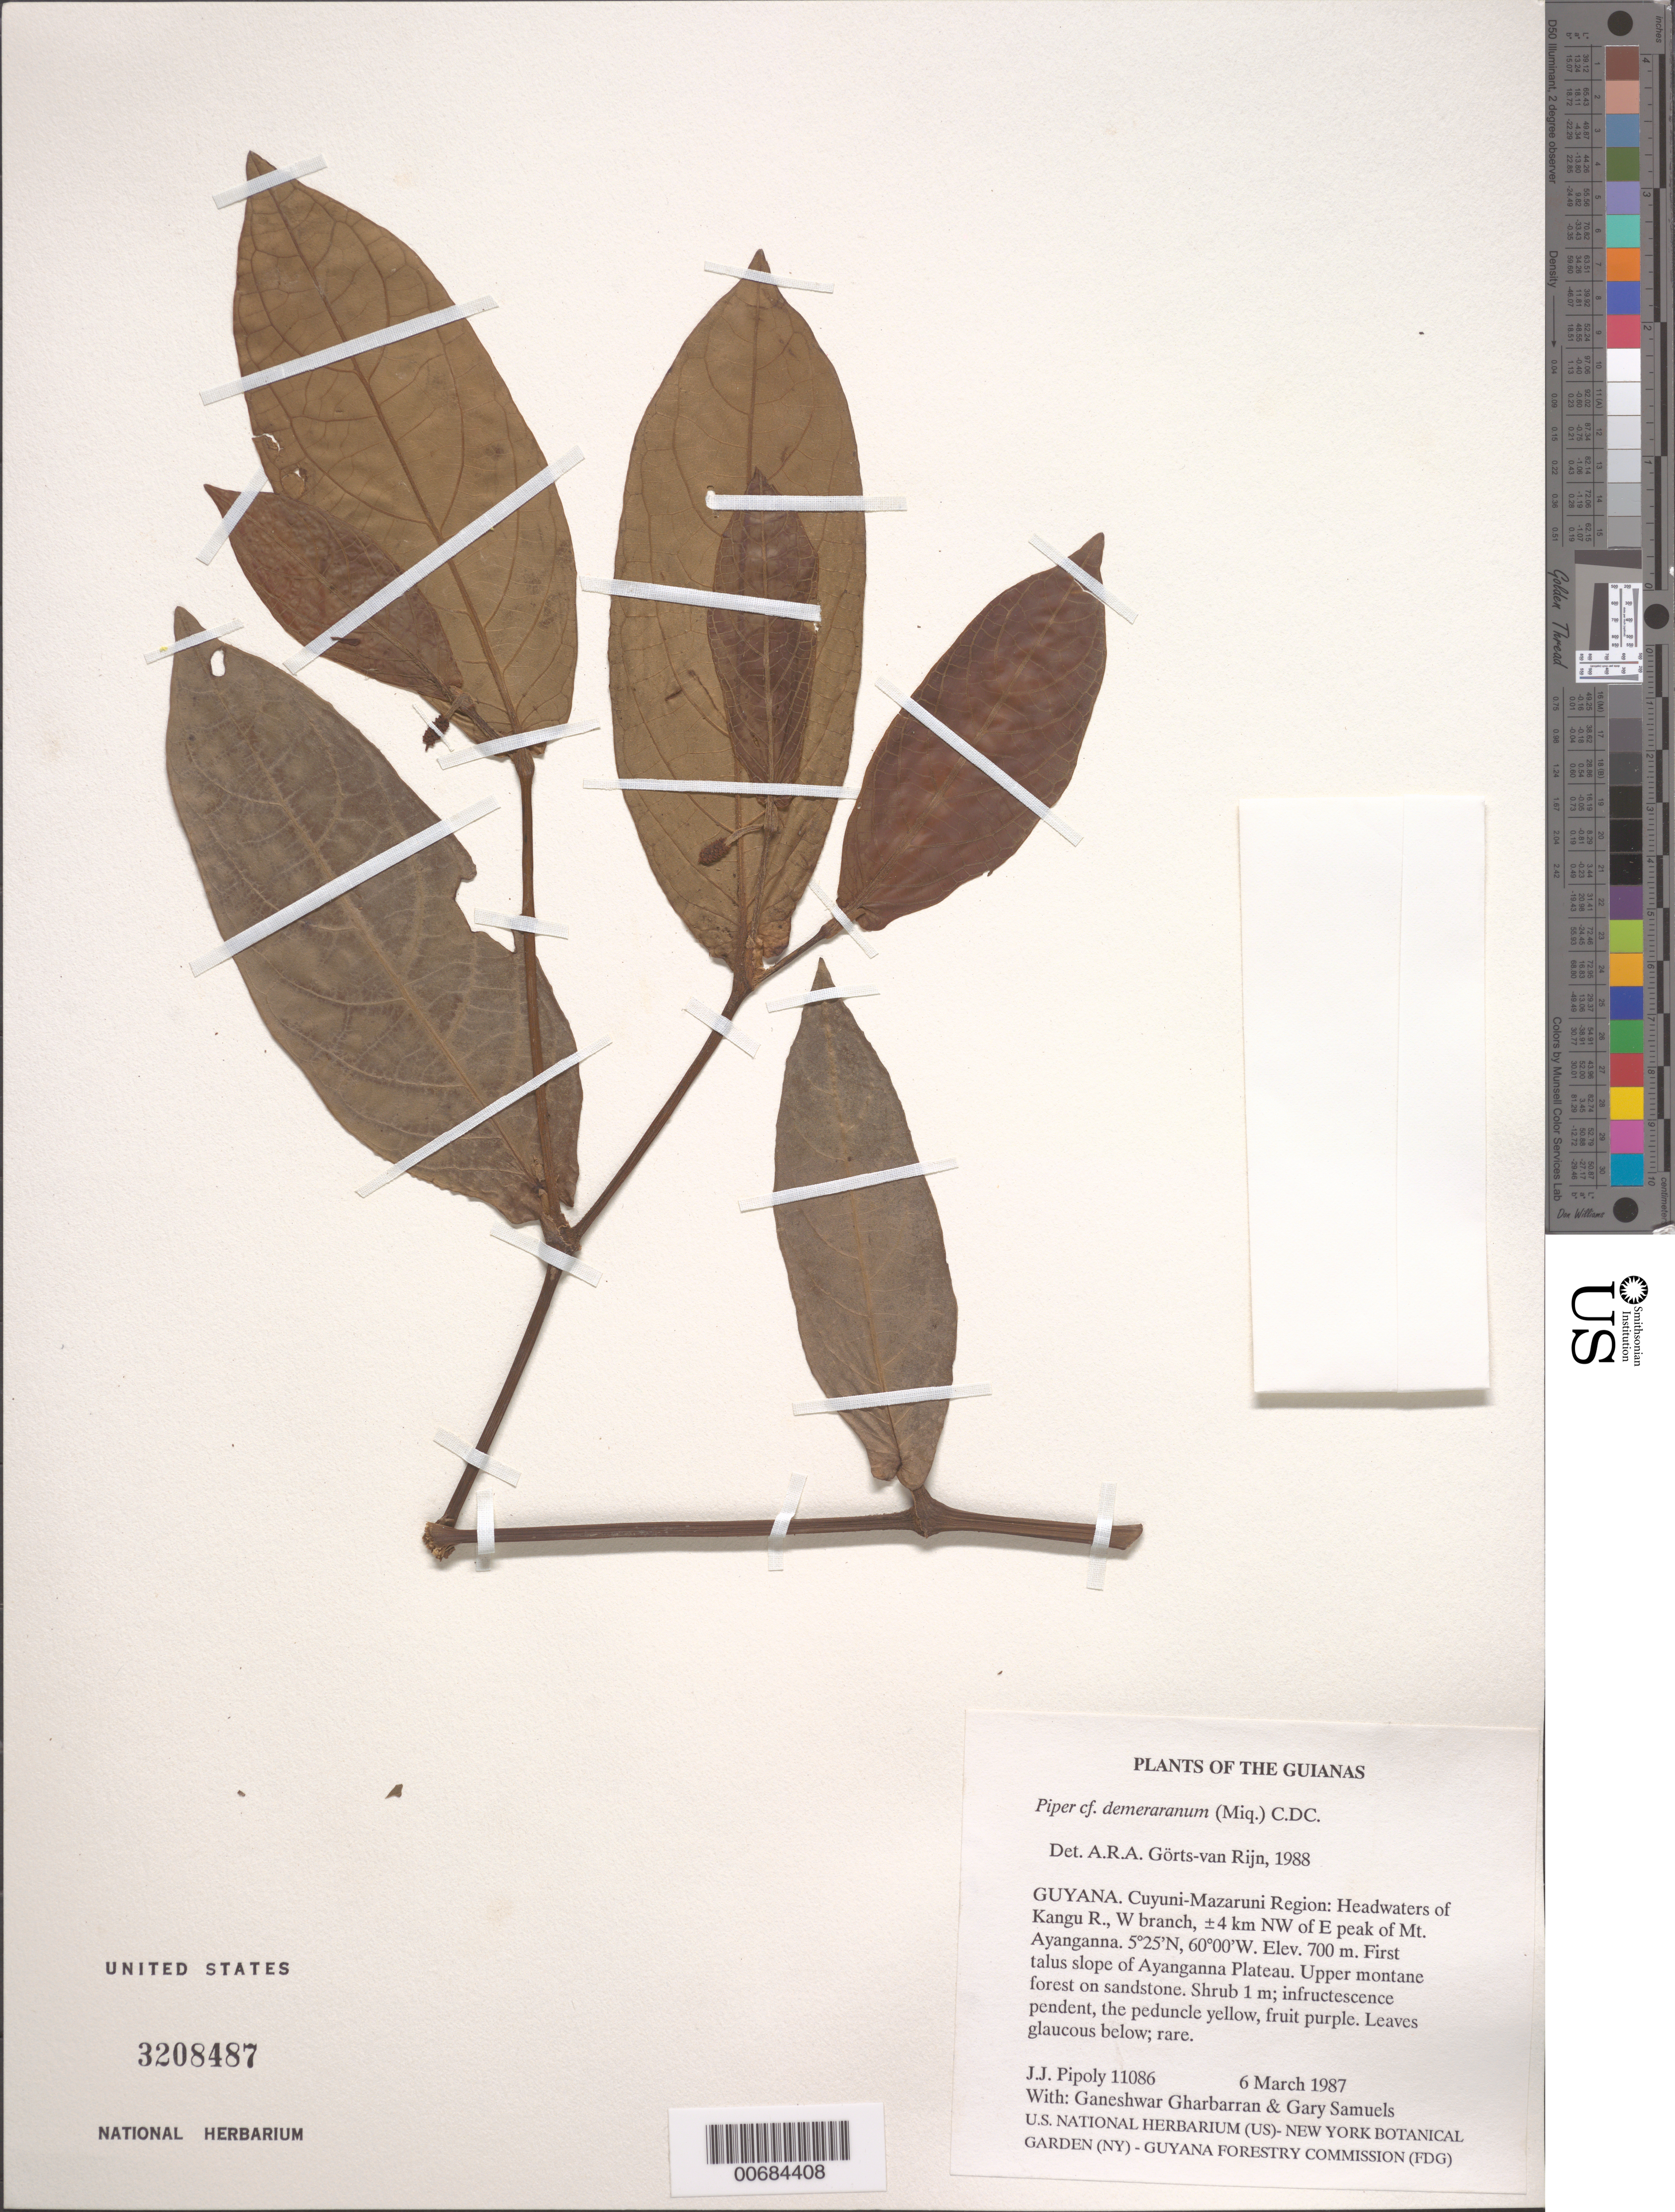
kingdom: Plantae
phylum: Tracheophyta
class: Magnoliopsida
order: Piperales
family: Piperaceae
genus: Piper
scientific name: Piper demeraranum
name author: (Miq.) C. DC.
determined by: Görts-van Rijn, A. R. A.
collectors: J. J. Pipoly, G. Gharbarran & G. Samuels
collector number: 11086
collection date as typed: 6 March 1987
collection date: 1987-03-06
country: Guyana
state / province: Cuyuni-Mazaruni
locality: Headwaters of Kangu R., W branch; ±4 km NW of E peak of Mt. Ayanganna. First talus slope of plateau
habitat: Upper montane forest on sandstone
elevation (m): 700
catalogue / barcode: US 3208487